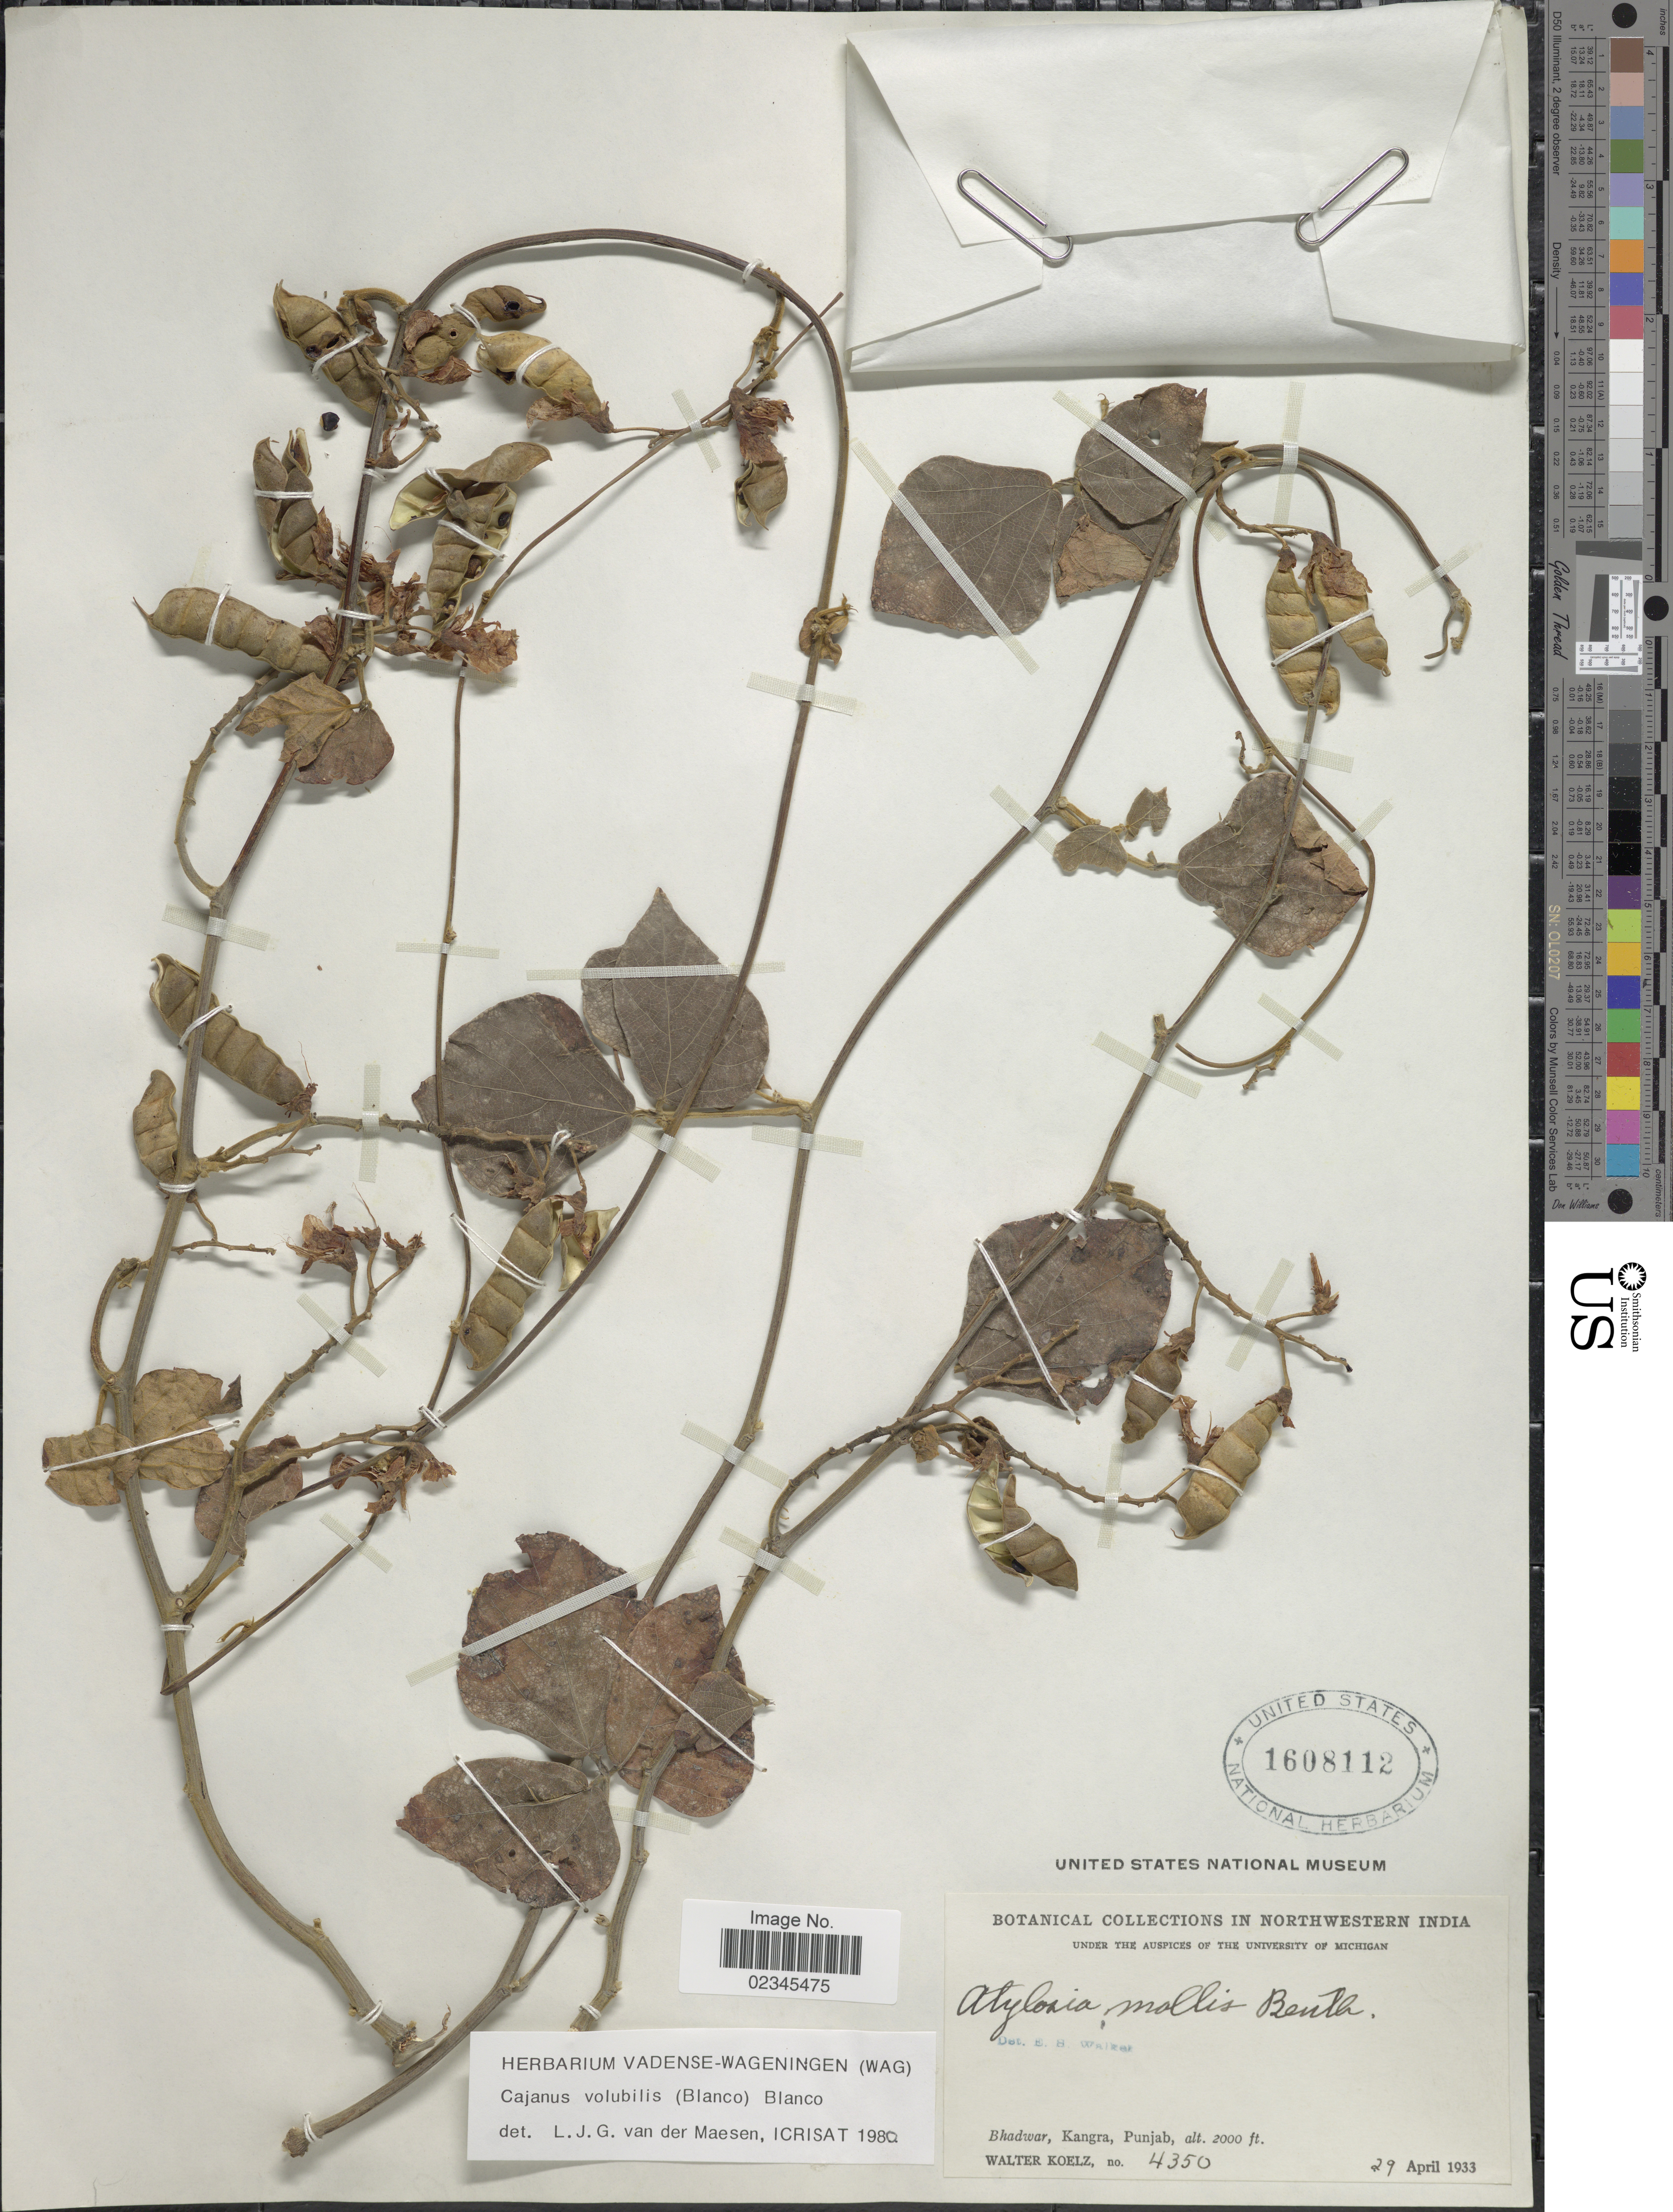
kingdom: Plantae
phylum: Tracheophyta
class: Magnoliopsida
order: Fabales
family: Fabaceae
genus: Cajanus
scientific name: Cajanus volubilis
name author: (Blanco) Blanco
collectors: W. N. Koelz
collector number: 4350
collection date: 1933-04-29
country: India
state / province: Himachal Pradesh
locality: Northwestern India. Bhadwar, Kangra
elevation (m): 610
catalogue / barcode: US 1608112